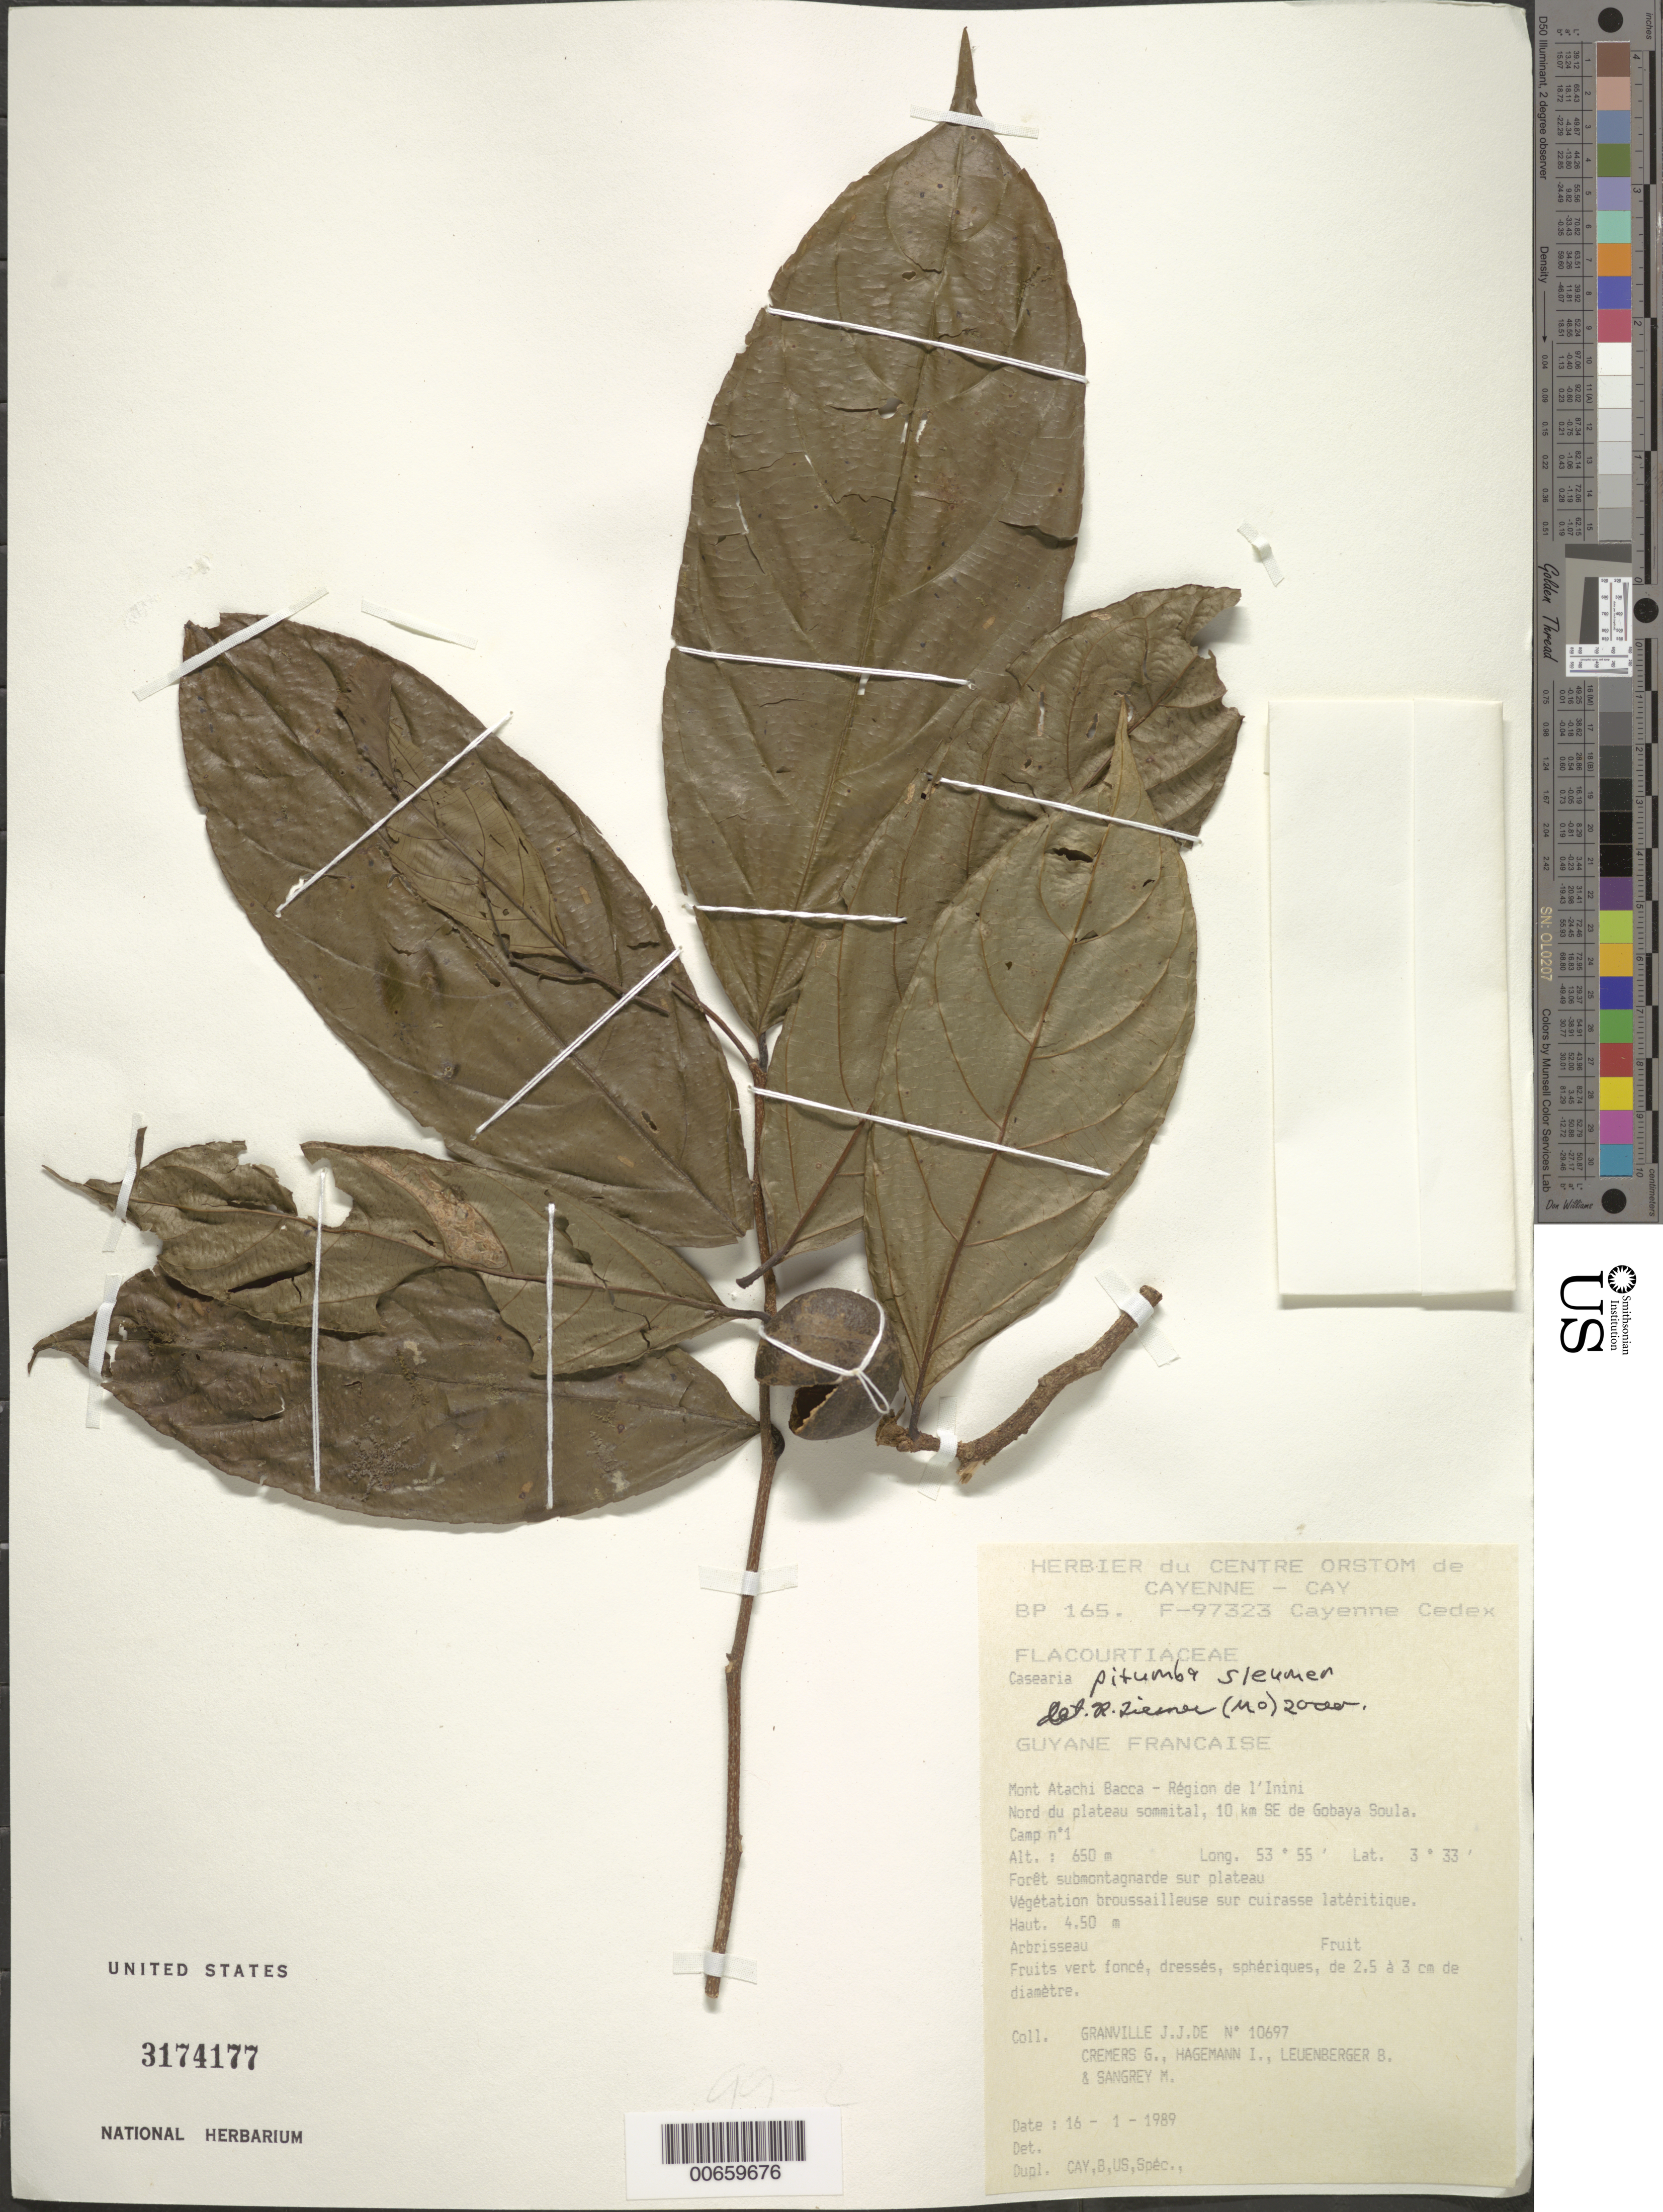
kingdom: Plantae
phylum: Tracheophyta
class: Magnoliopsida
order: Malpighiales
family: Salicaceae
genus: Casearia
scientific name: Casearia pitumba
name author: Sleumer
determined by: Liesner, R. L.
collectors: J.-J. de Granville, G. Cremers, J. Hagemann, B. E. Leuenberger & M. S. Sangrey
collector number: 10697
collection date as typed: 16-Jan-89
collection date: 1989-01-16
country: French Guiana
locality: Mont Atachi Bacca, région de l'Inini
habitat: Forêt submontagnarde sur plateau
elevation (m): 650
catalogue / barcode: US 3174177